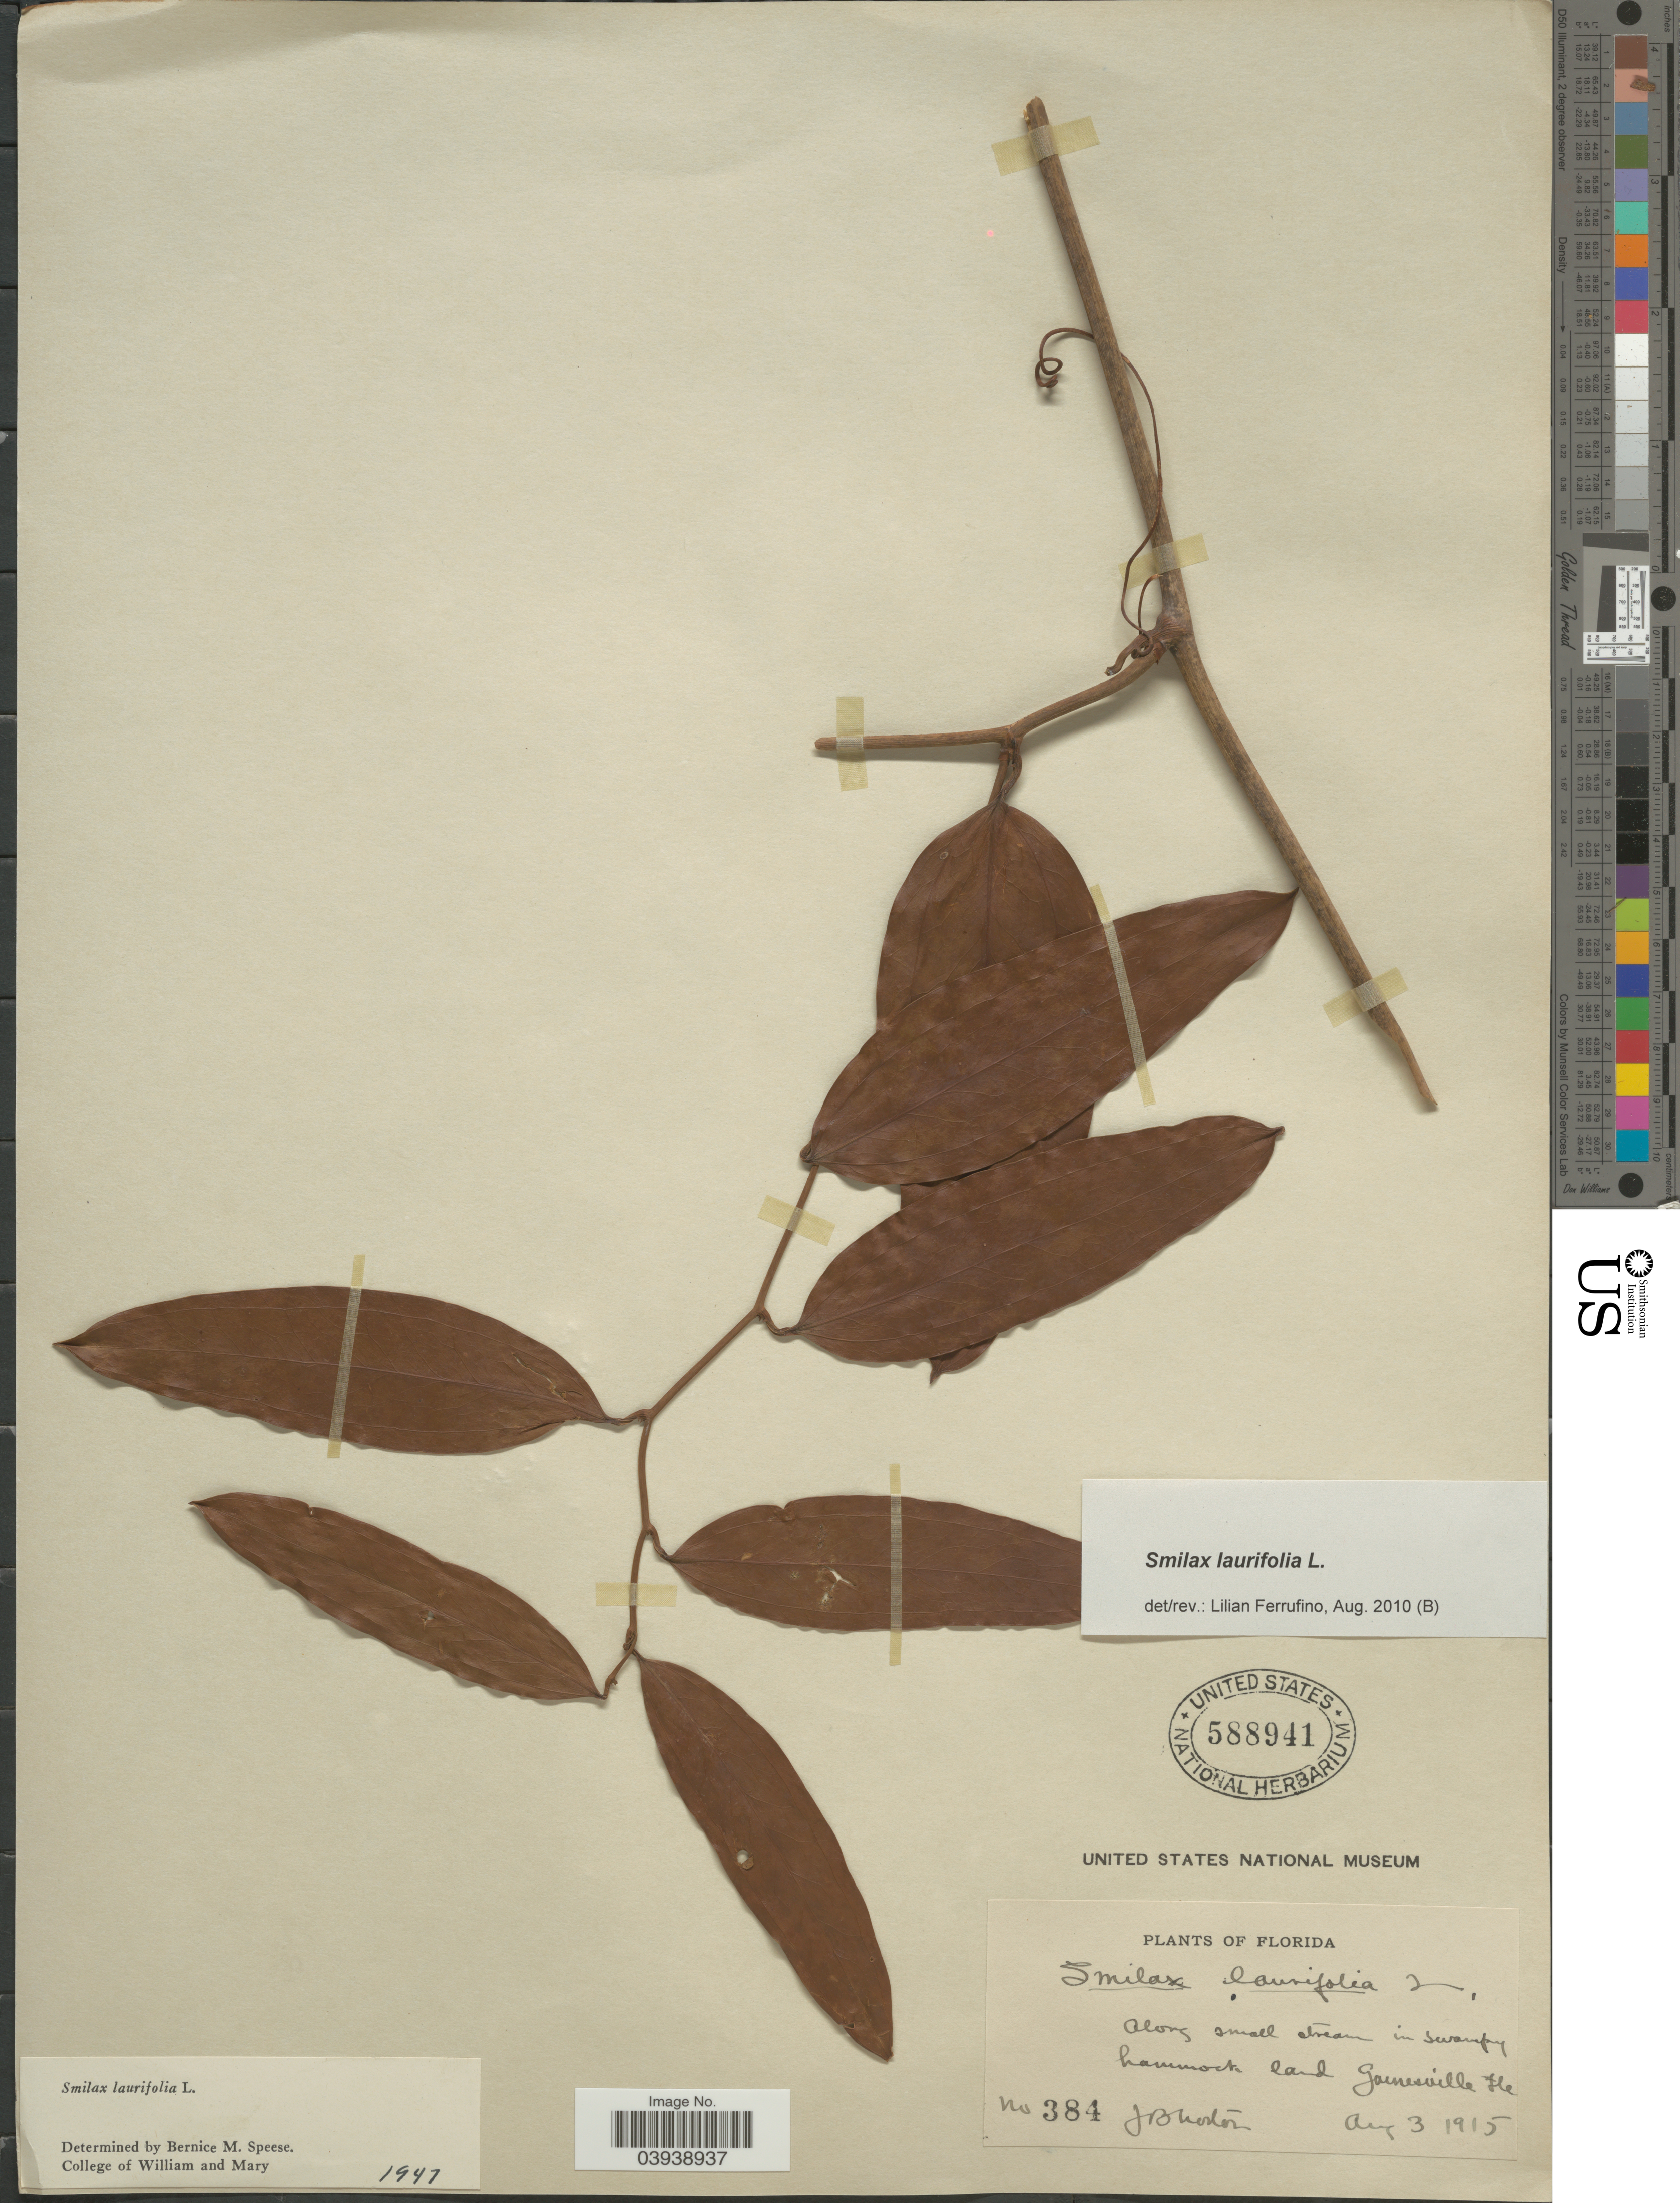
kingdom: Plantae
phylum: Tracheophyta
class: Liliopsida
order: Liliales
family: Smilacaceae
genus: Smilax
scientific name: Smilax laurifolia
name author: L.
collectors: J. B. Norton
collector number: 384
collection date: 1915-08-03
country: United States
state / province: Florida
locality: Along small stream in swampy hammock land Gainesville.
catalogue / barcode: US 588941